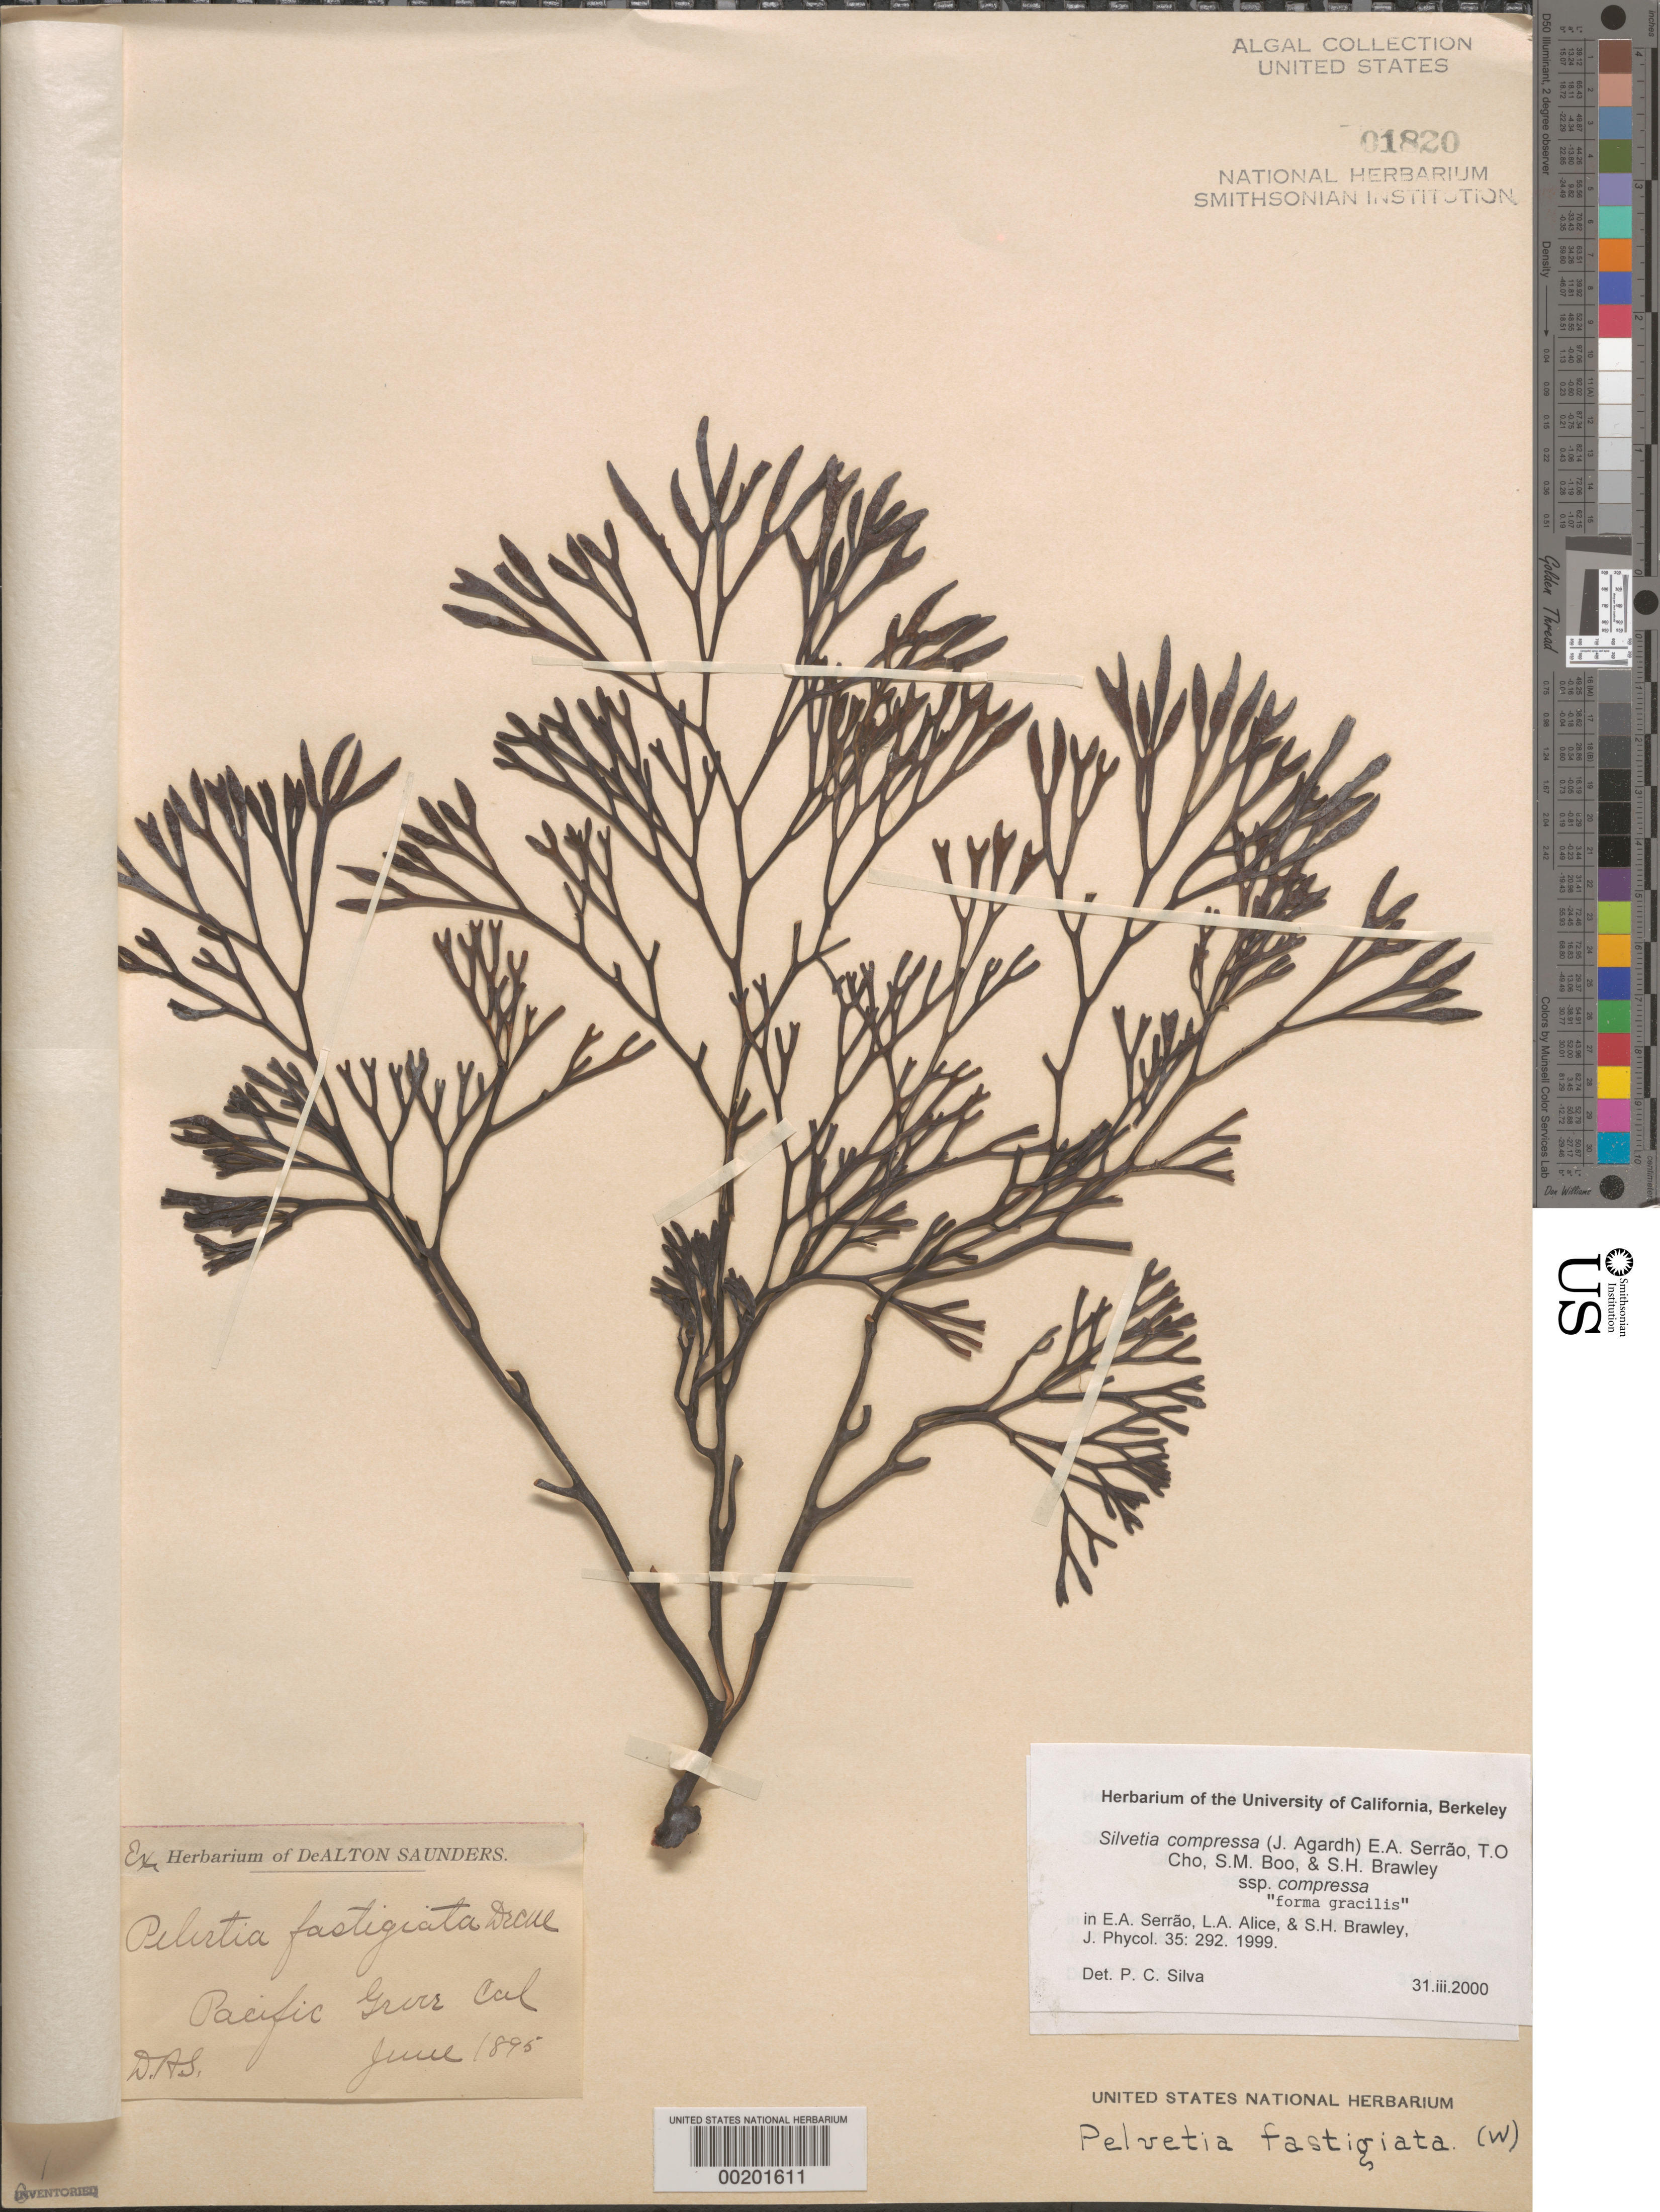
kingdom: Chromista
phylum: Ochrophyta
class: Phaeophyceae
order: Fucales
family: Fucaceae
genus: Silvetia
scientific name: Silvetia compressa subsp. compressa f. gracilis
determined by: Silva, P. C.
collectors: D. Saunders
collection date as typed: Jun 1895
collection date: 1895-06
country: United States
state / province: California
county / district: Monterey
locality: Pacific Grove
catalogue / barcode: US 1820